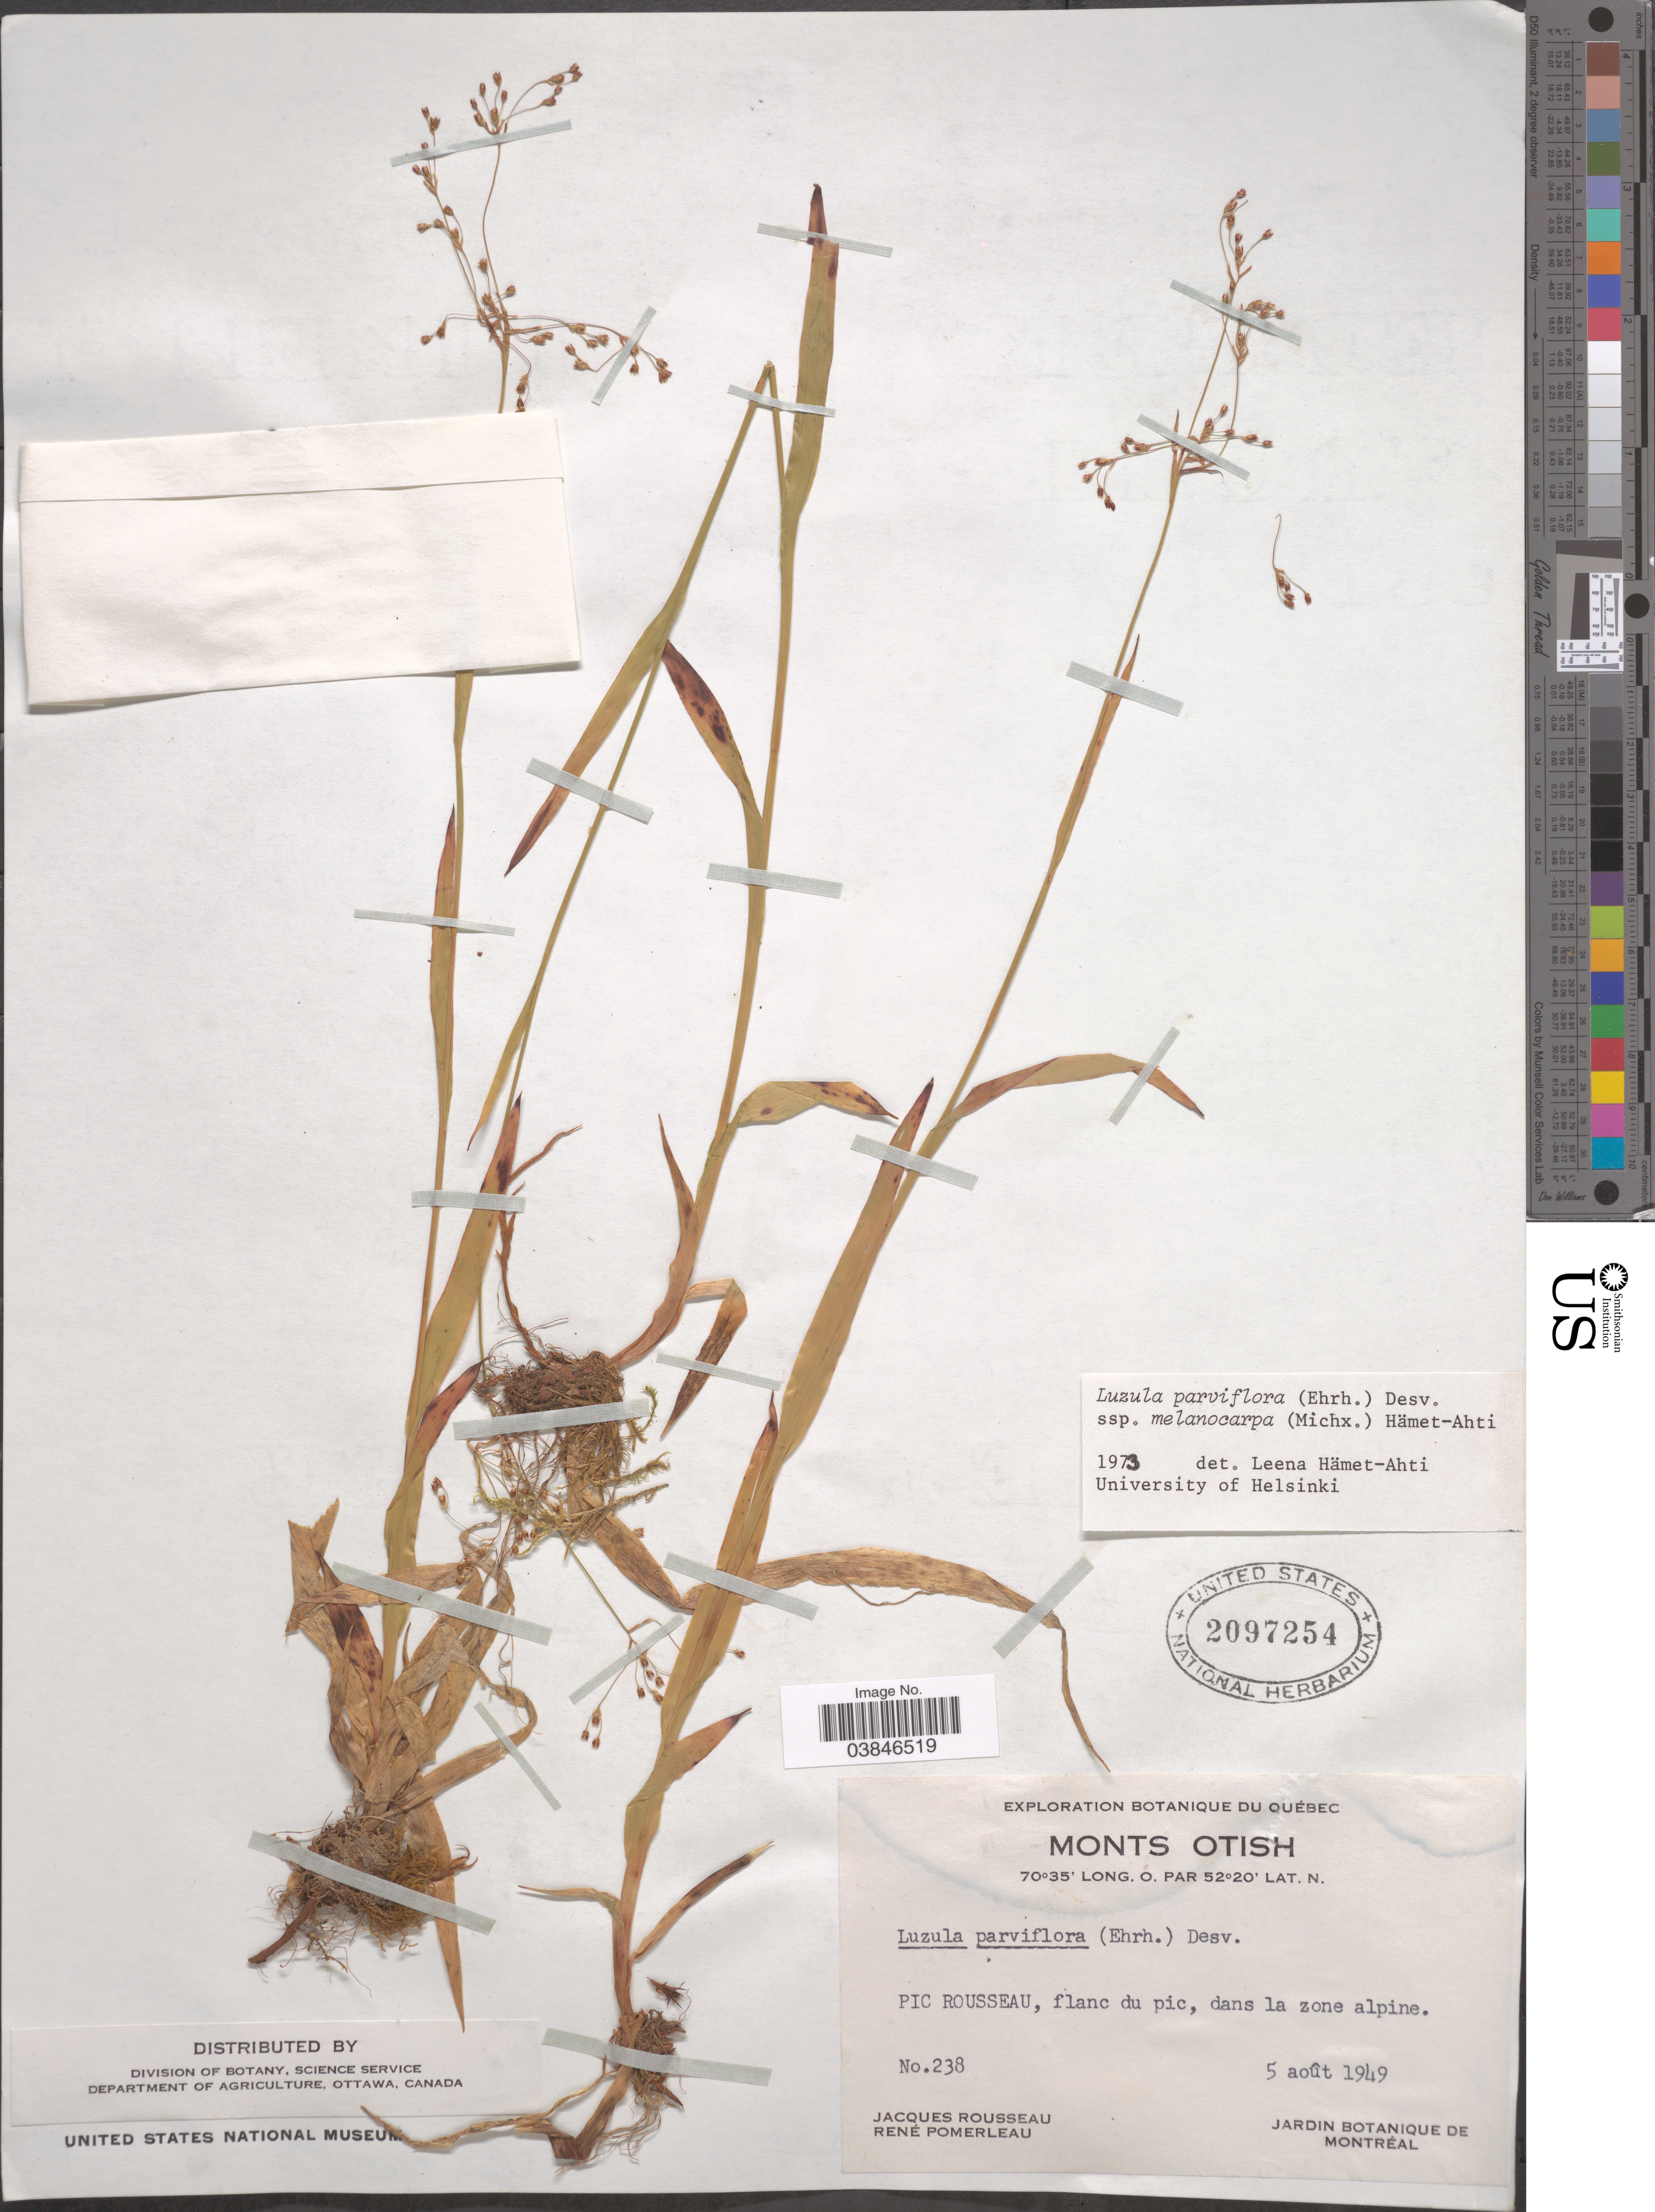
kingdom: Plantae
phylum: Tracheophyta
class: Liliopsida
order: Poales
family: Juncaceae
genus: Luzula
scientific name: Luzula parviflora subsp. melanocarpa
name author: Desv.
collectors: J. Rousseau & R. Pomerleau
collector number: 238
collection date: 1949-08-05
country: Canada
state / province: Quebec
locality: Monts Otish. Pic Rousseau, flanc du pic, dans la zone alpine. Jardin Botanique de Montréal. [unsure placement]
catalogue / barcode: US 2097254